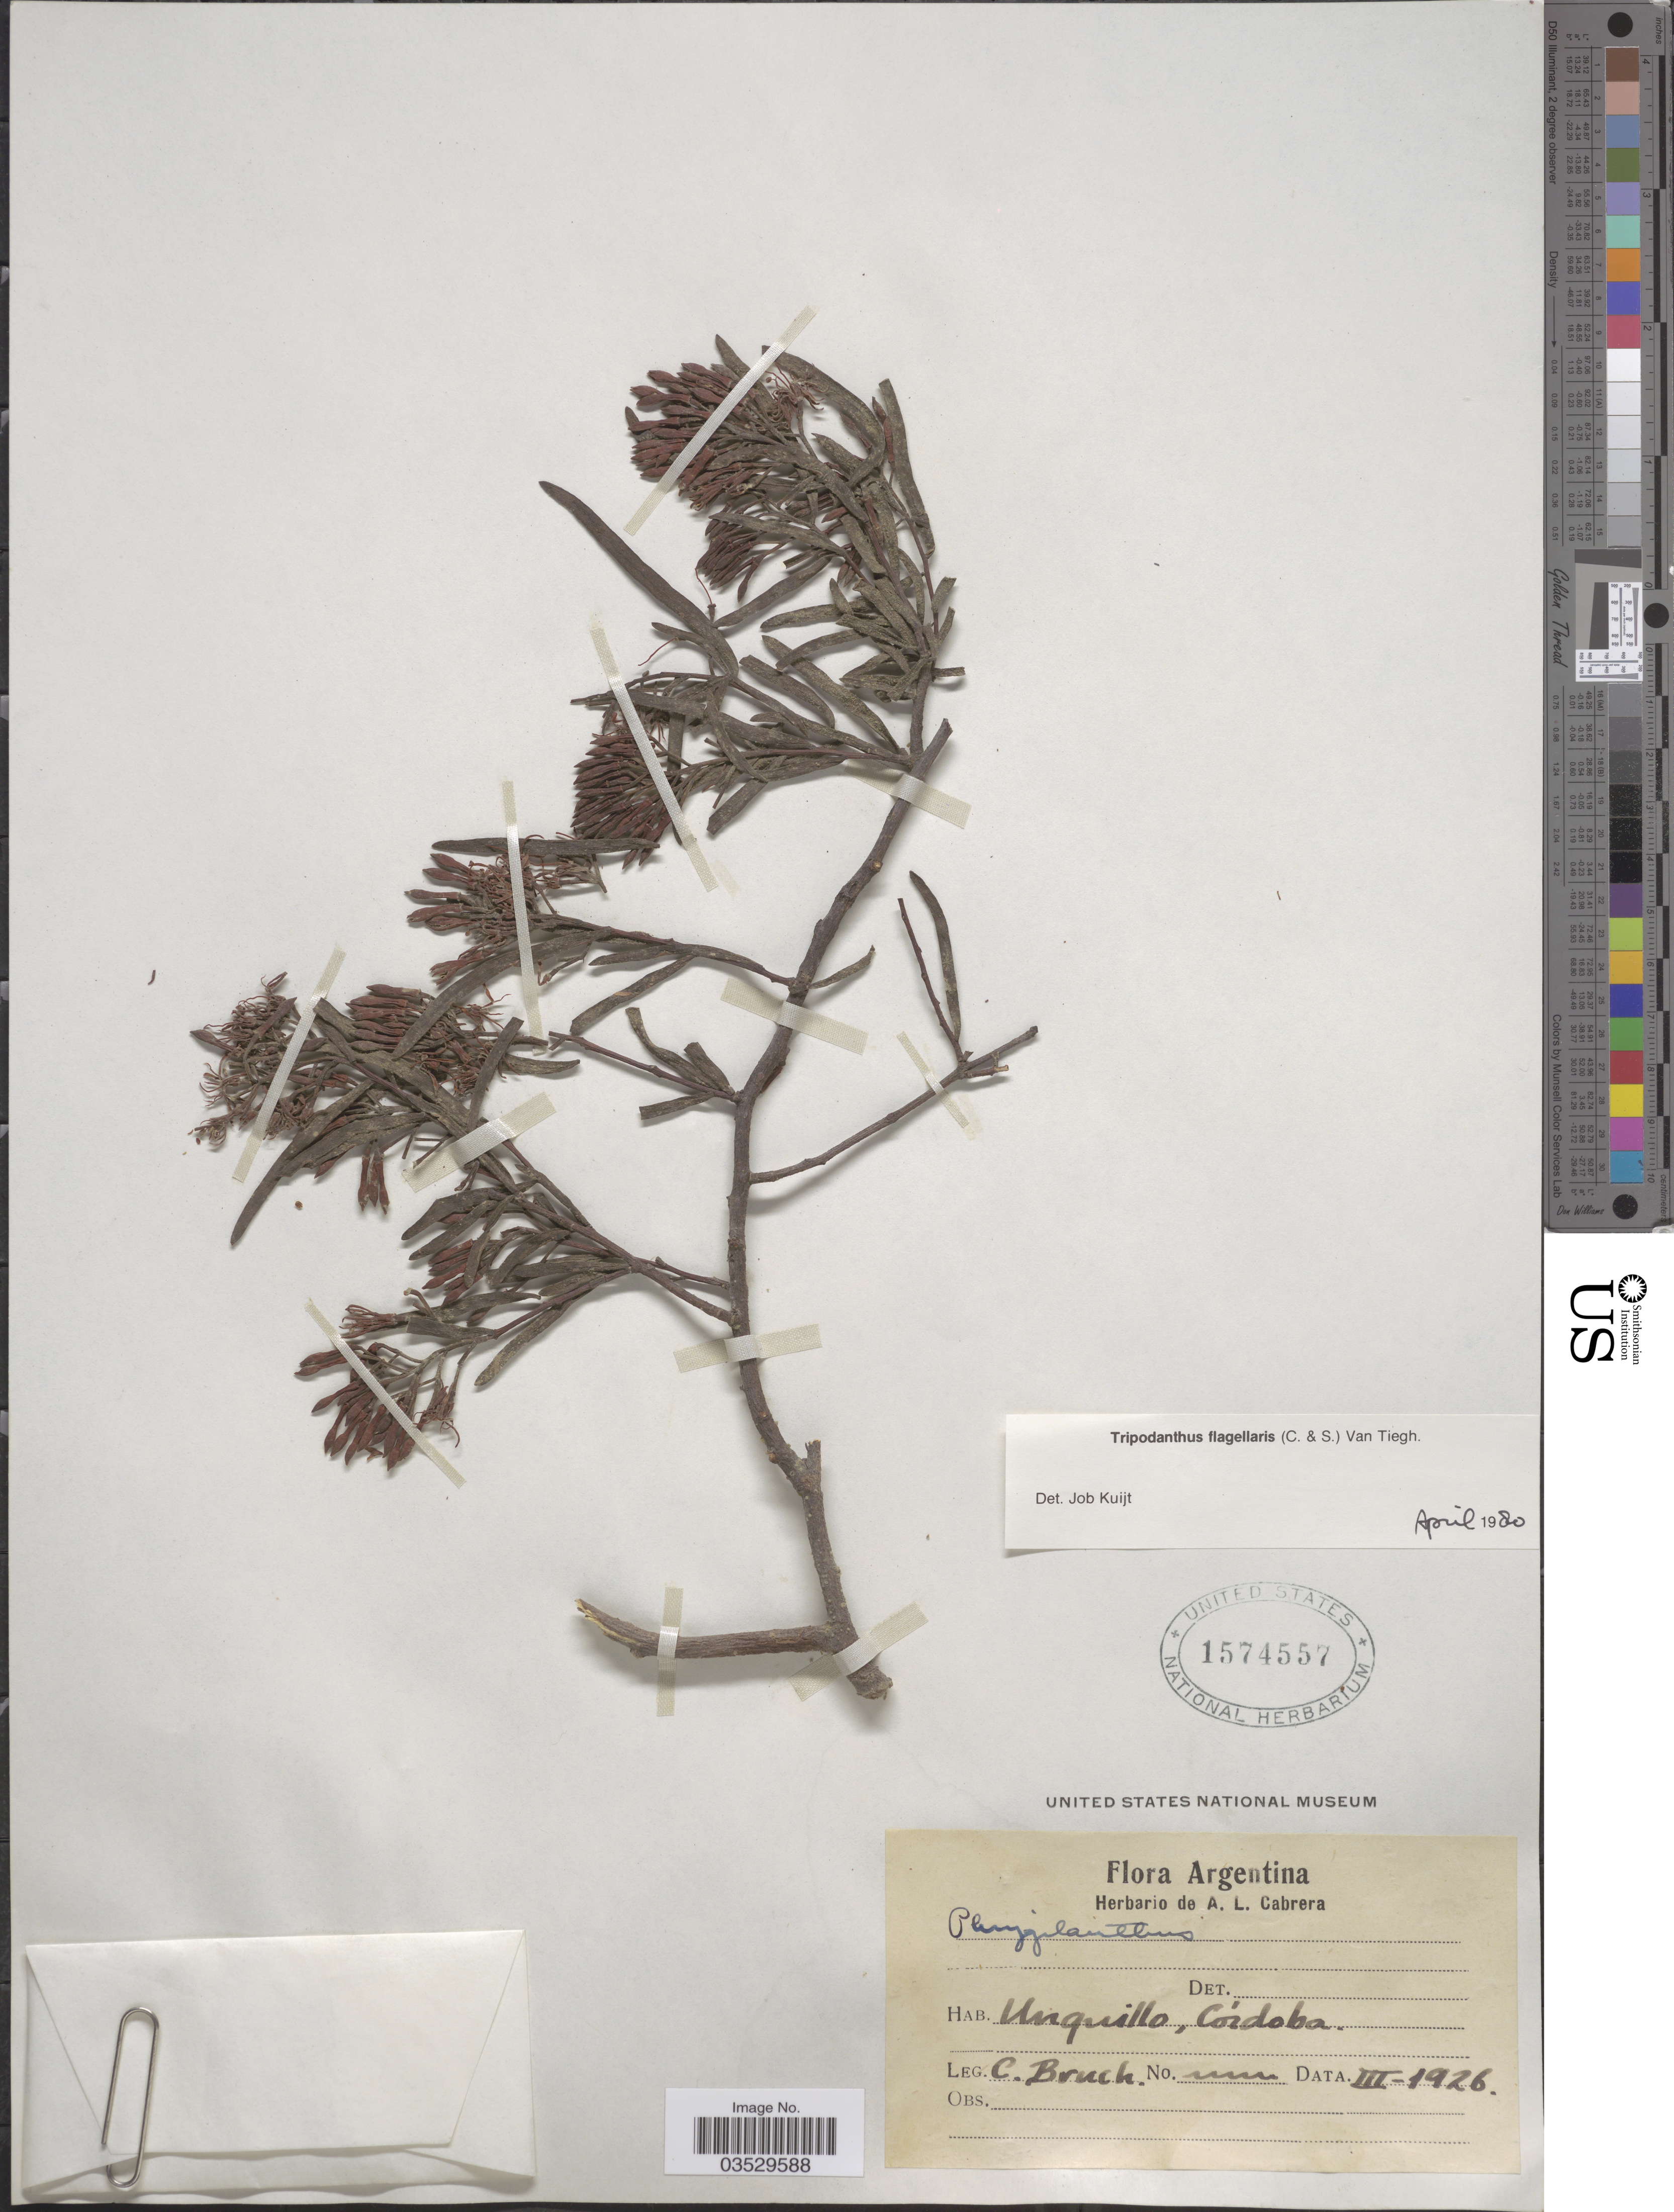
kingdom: Plantae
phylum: Tracheophyta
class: Magnoliopsida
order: Santalales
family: Loranthaceae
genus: Tripodanthus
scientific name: Tripodanthus flagellaris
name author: (Cham. & Schltdl.) Tiegh.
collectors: C. Bruch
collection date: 1926-03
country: Argentina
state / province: Cordoba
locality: Unquillo.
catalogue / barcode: US 1574557